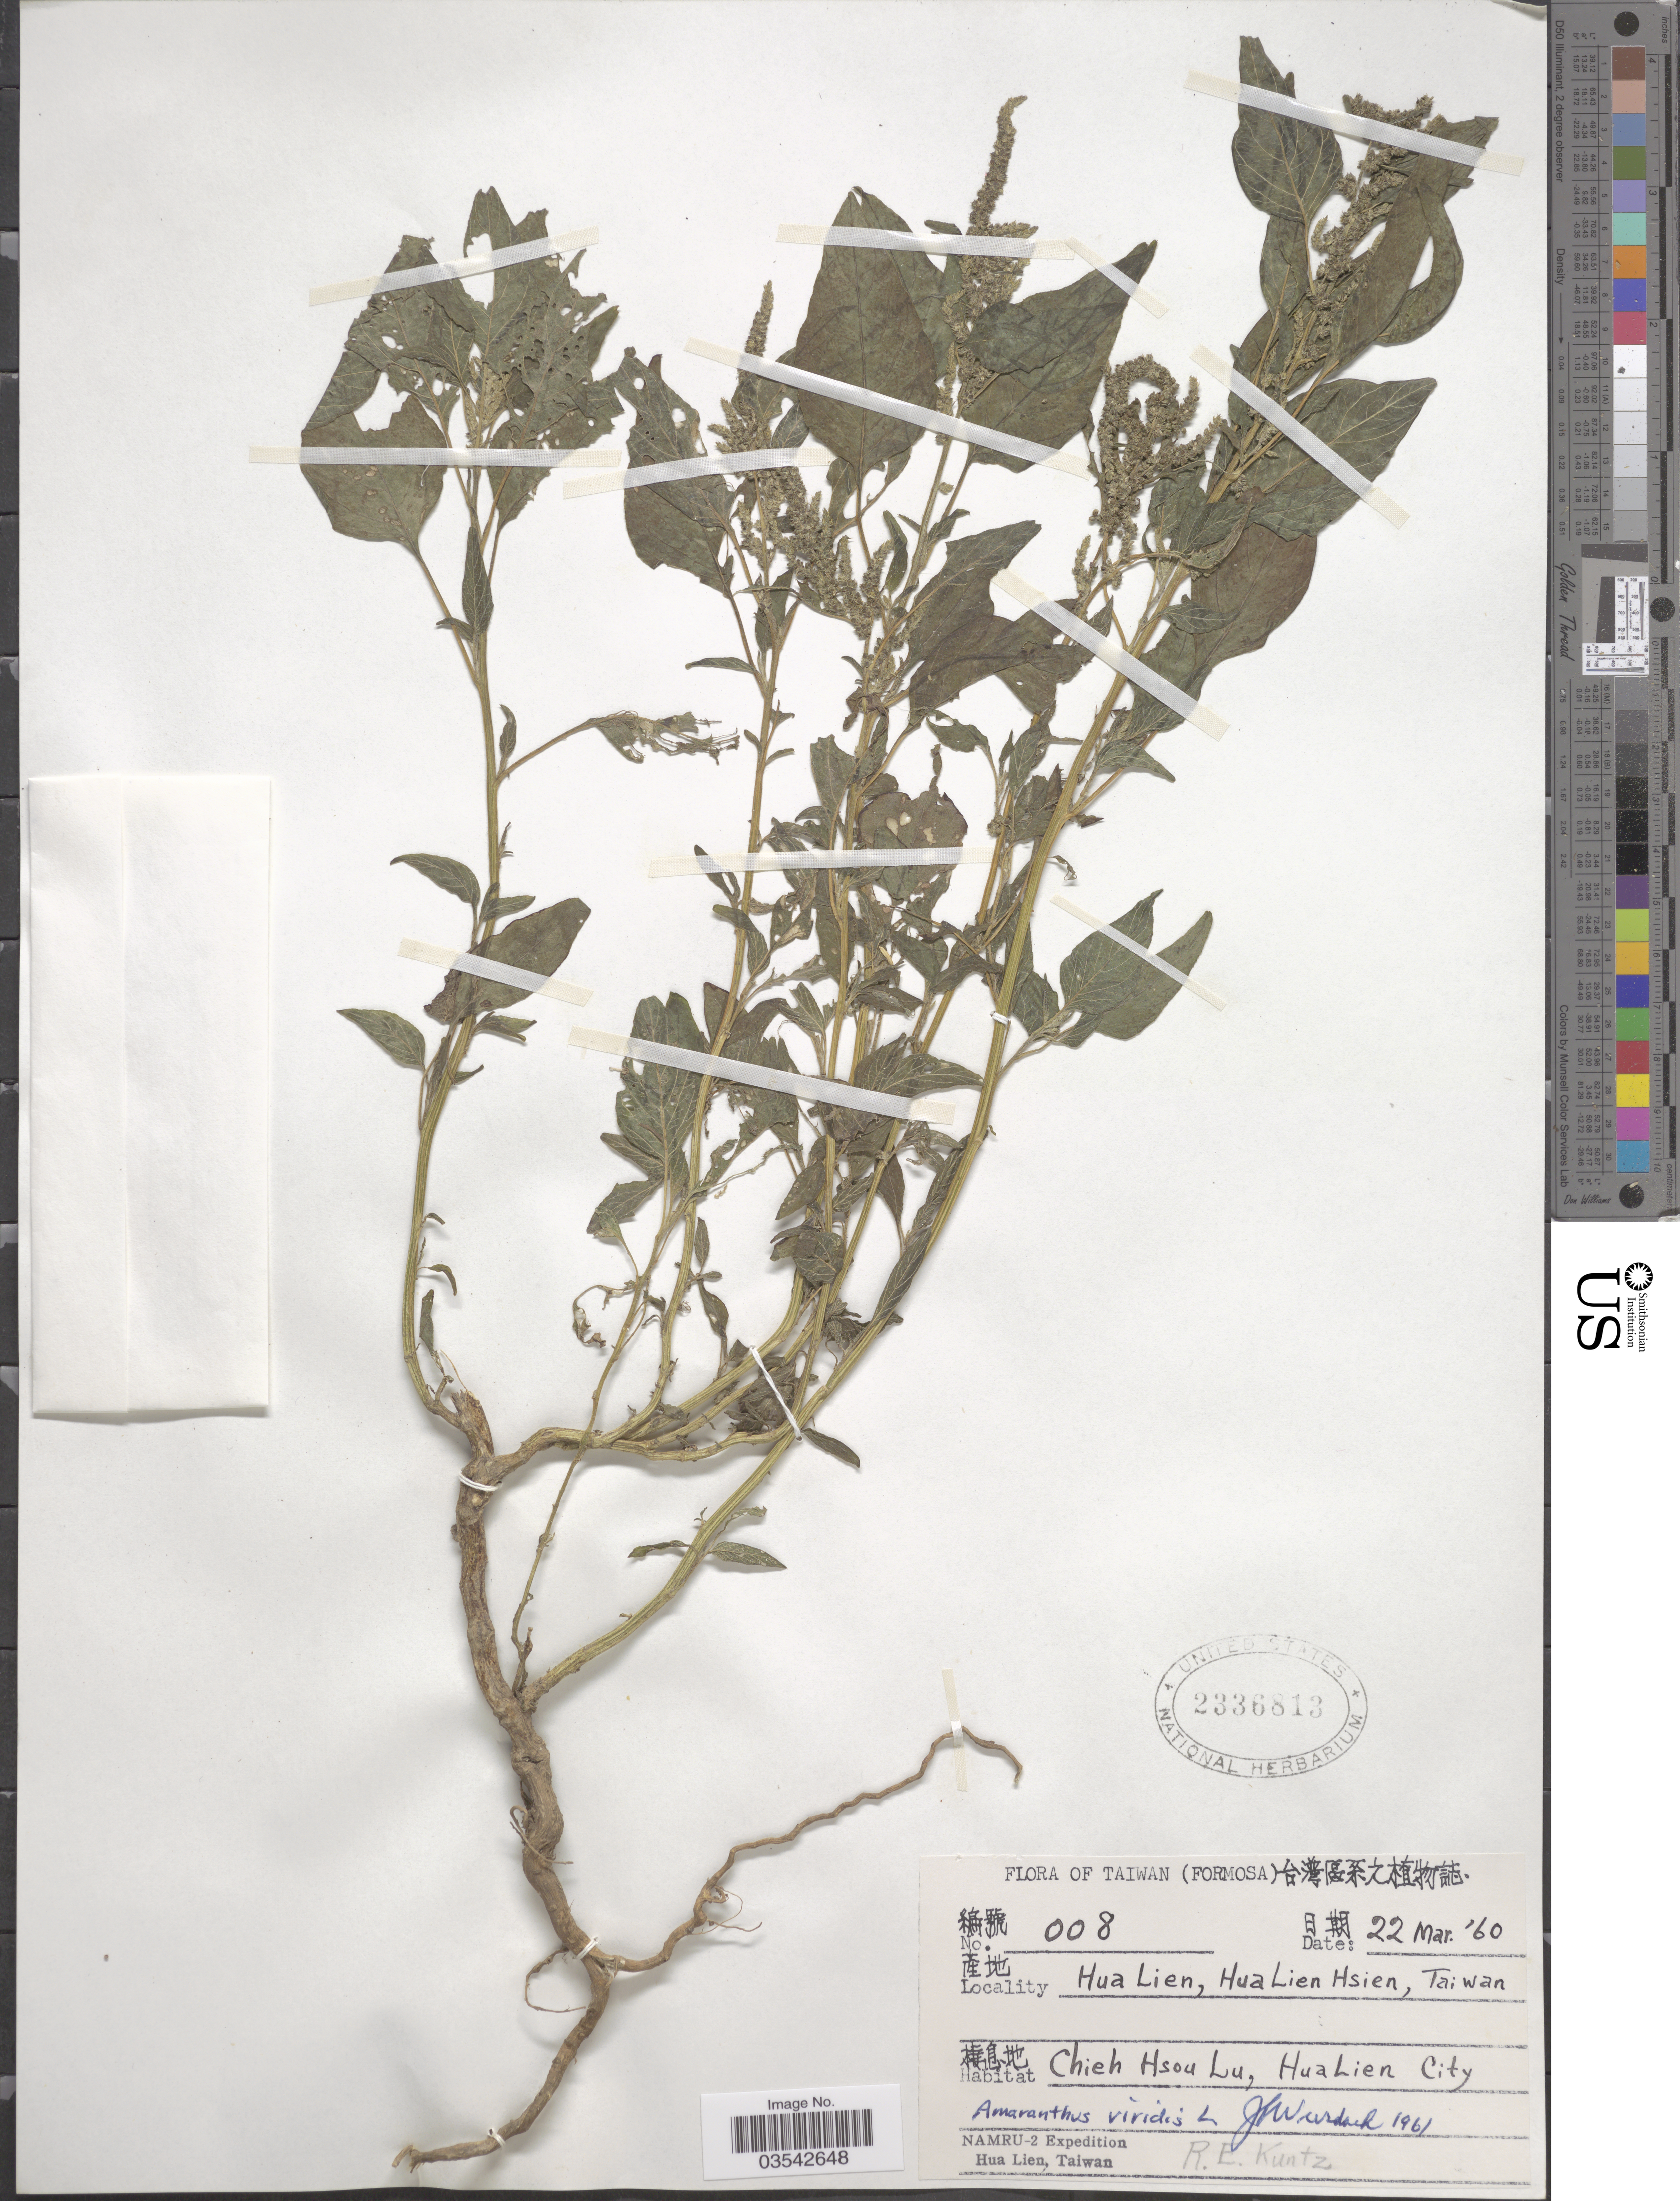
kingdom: Plantae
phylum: Tracheophyta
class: Magnoliopsida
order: Caryophyllales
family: Amaranthaceae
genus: Amaranthus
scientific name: Amaranthus viridis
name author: L.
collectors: R. E. Kuntz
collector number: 008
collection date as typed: Transcribed d/m/y: 22/3/60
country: Taiwan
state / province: Hualien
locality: Formosa. Hua Lien, Hua Lien Hsien. Chieh Hsou Lu, Hua Lien City.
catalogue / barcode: US 2336813